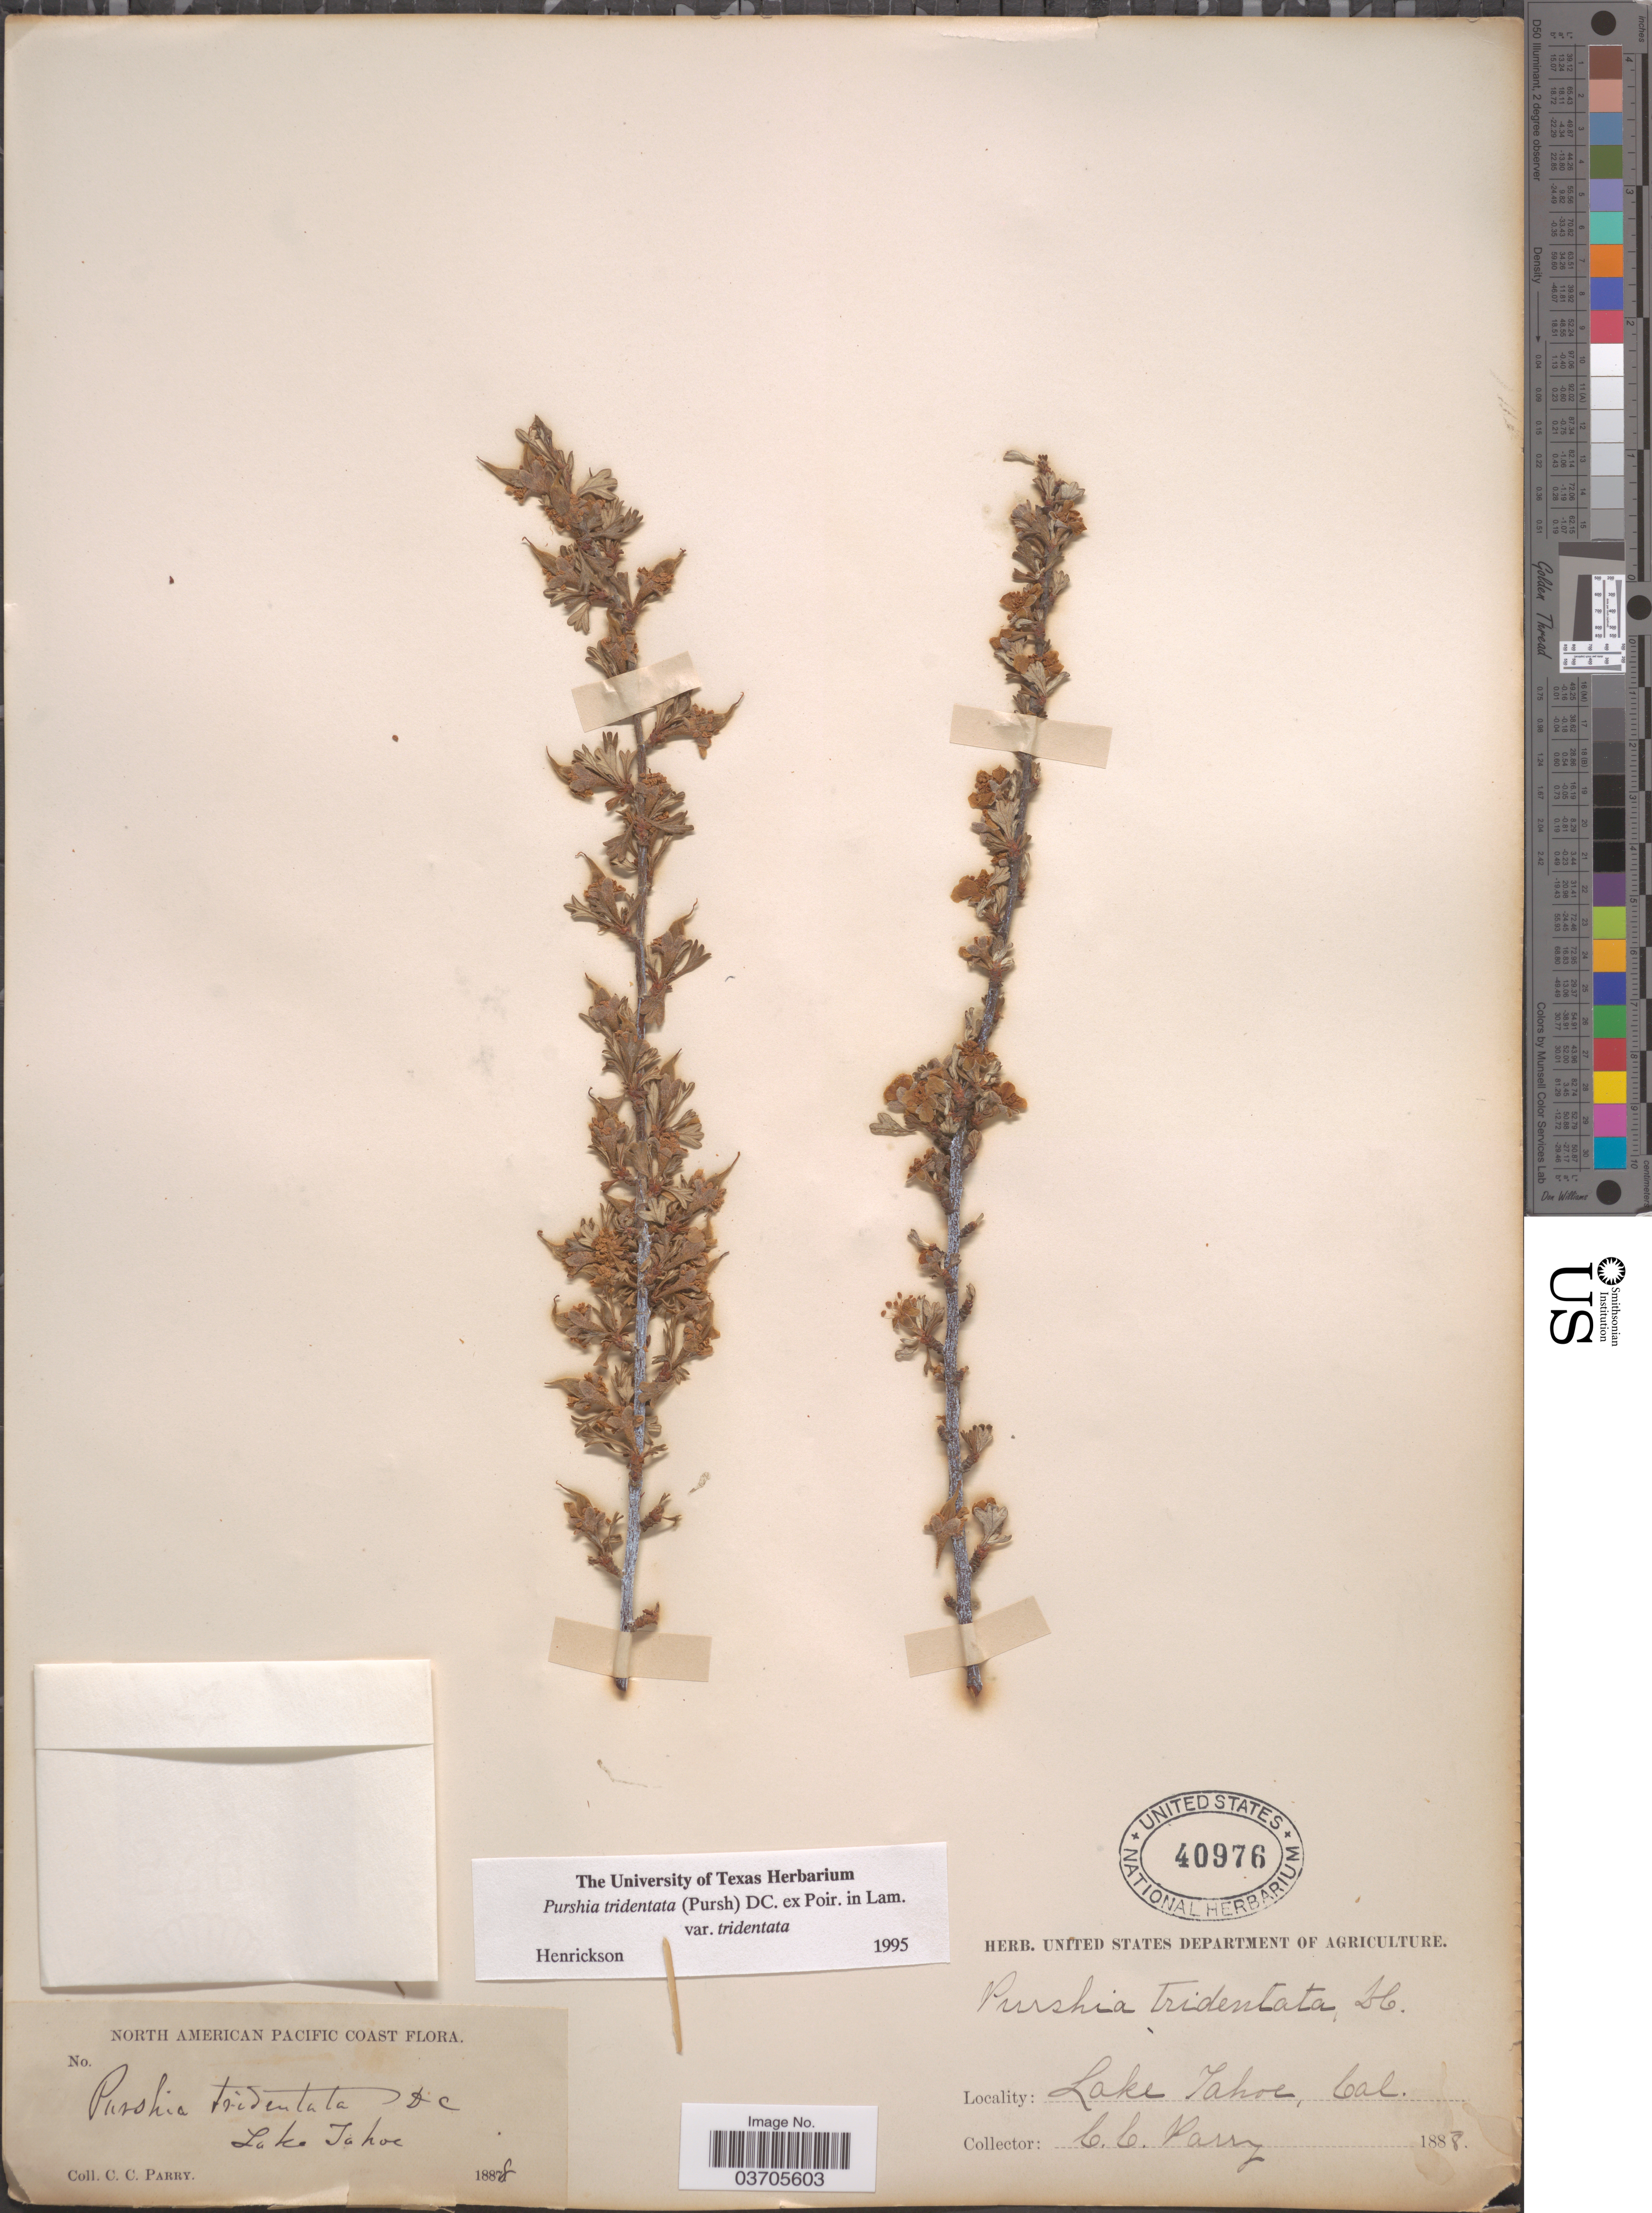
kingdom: Plantae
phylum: Tracheophyta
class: Magnoliopsida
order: Rosales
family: Rosaceae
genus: Purshia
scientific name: Purshia tridentata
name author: (Pursh) DC.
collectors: C. C. Parry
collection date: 1888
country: United States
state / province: California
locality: Lake Tahoe. North American Pacific Coast.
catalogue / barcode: US 40976